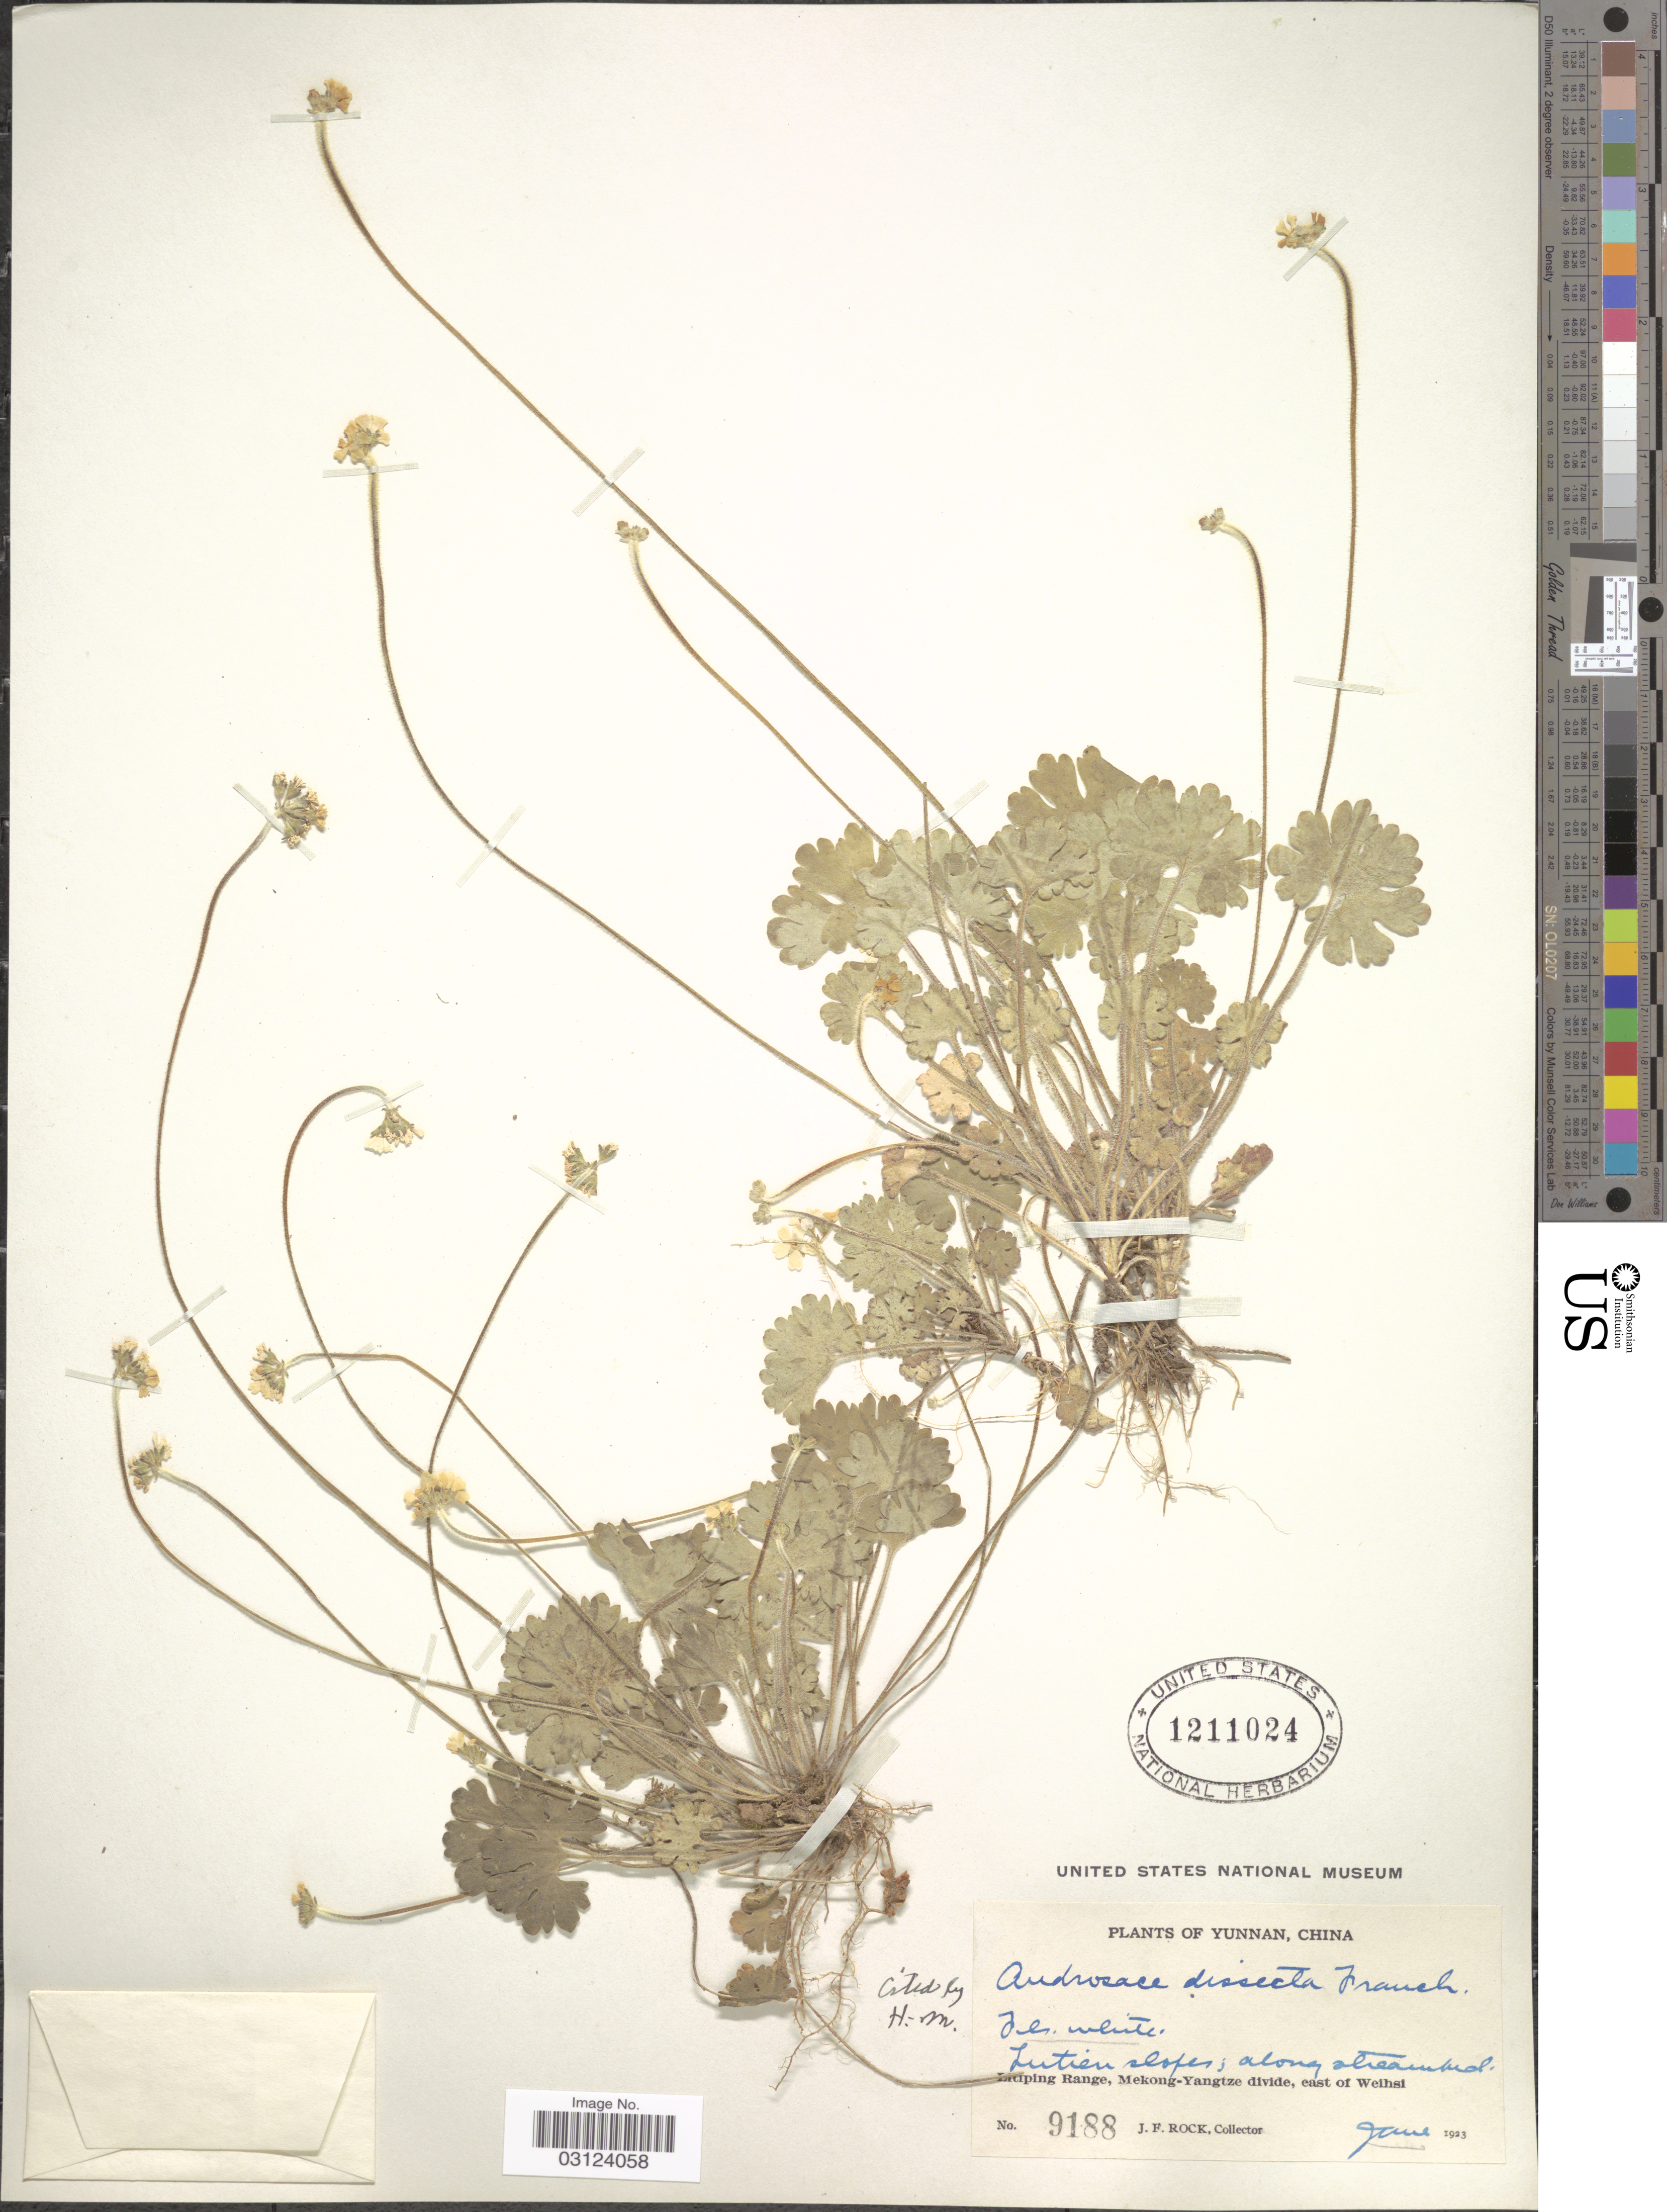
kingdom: Plantae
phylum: Tracheophyta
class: Magnoliopsida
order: Ericales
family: Primulaceae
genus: Androsace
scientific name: Androsace dissecta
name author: (Franch.) Franch.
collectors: J. Rock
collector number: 9188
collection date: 1923-06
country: China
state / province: Yunnan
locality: Lutien slopes, Litiping Range, Mekong-Yangtze divide, east of Weihsi.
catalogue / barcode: US 1211024